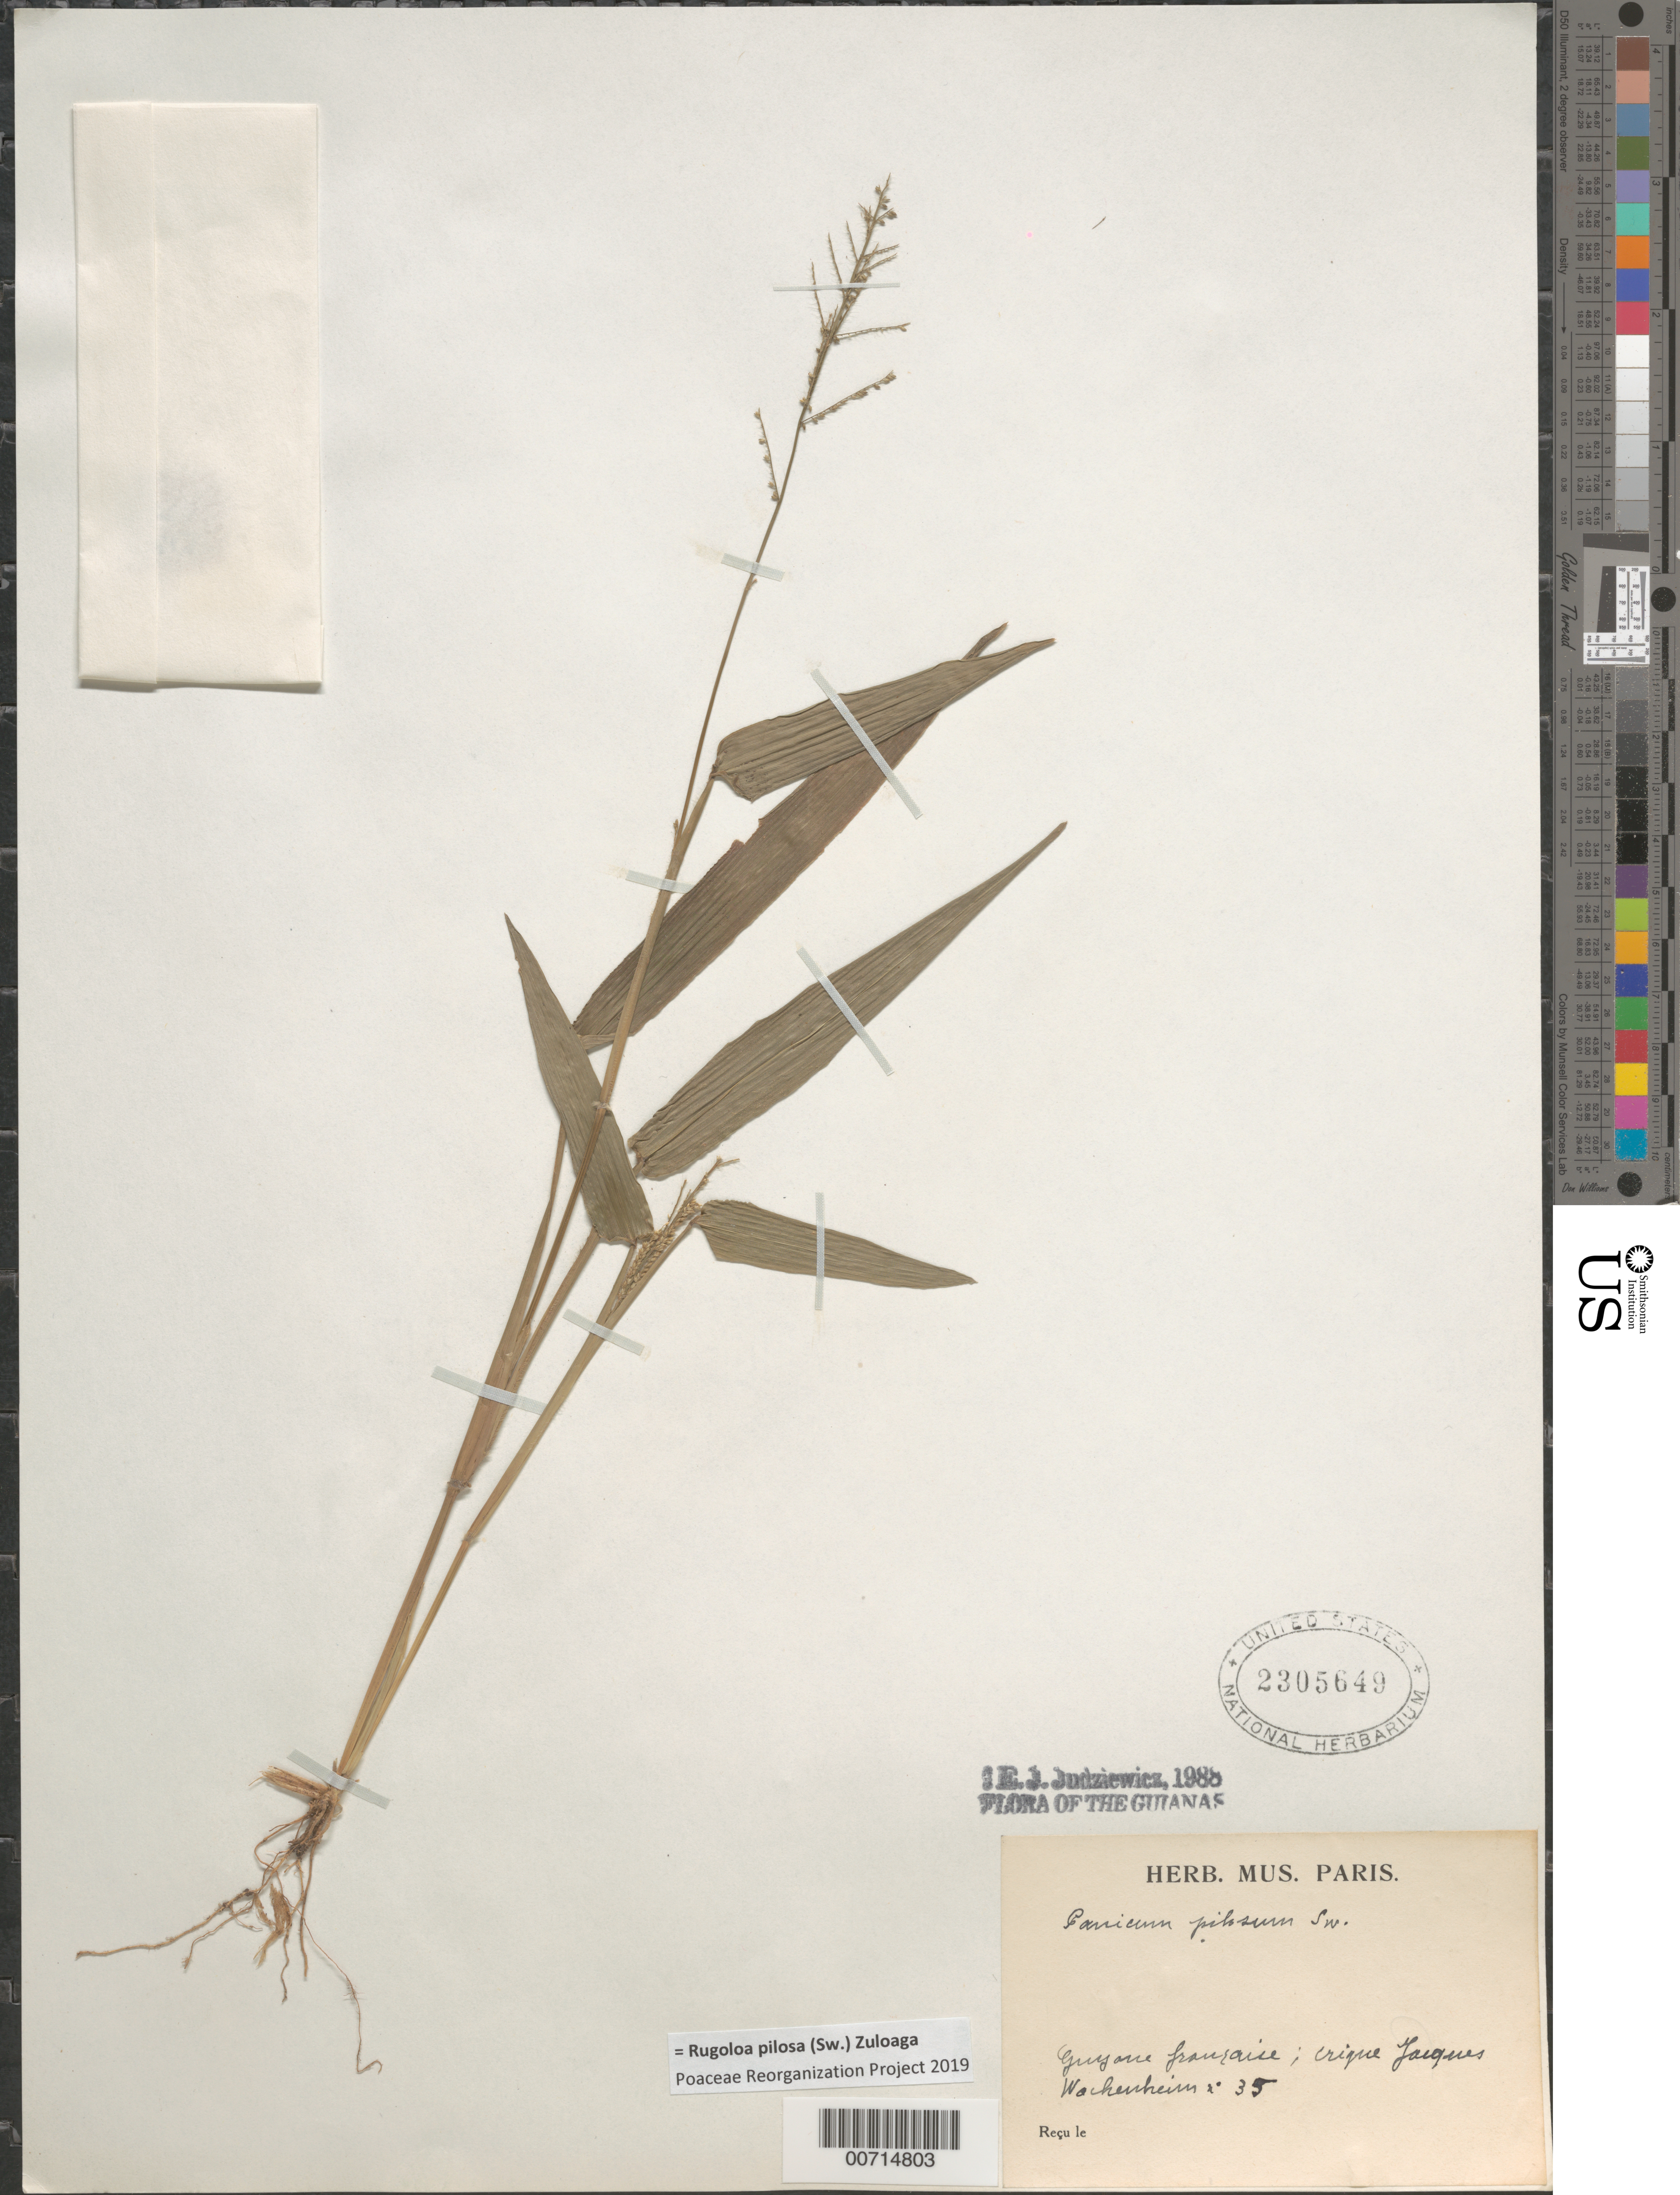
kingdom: Plantae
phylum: Tracheophyta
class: Liliopsida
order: Poales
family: Poaceae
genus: Panicum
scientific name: Panicum pilosum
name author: Sw.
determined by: Judziewicz, E. J.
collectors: G. Wachenheim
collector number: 35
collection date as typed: s.d.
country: French Guiana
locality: Crique Jacques, Bassin de la Mana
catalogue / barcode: US 2305649